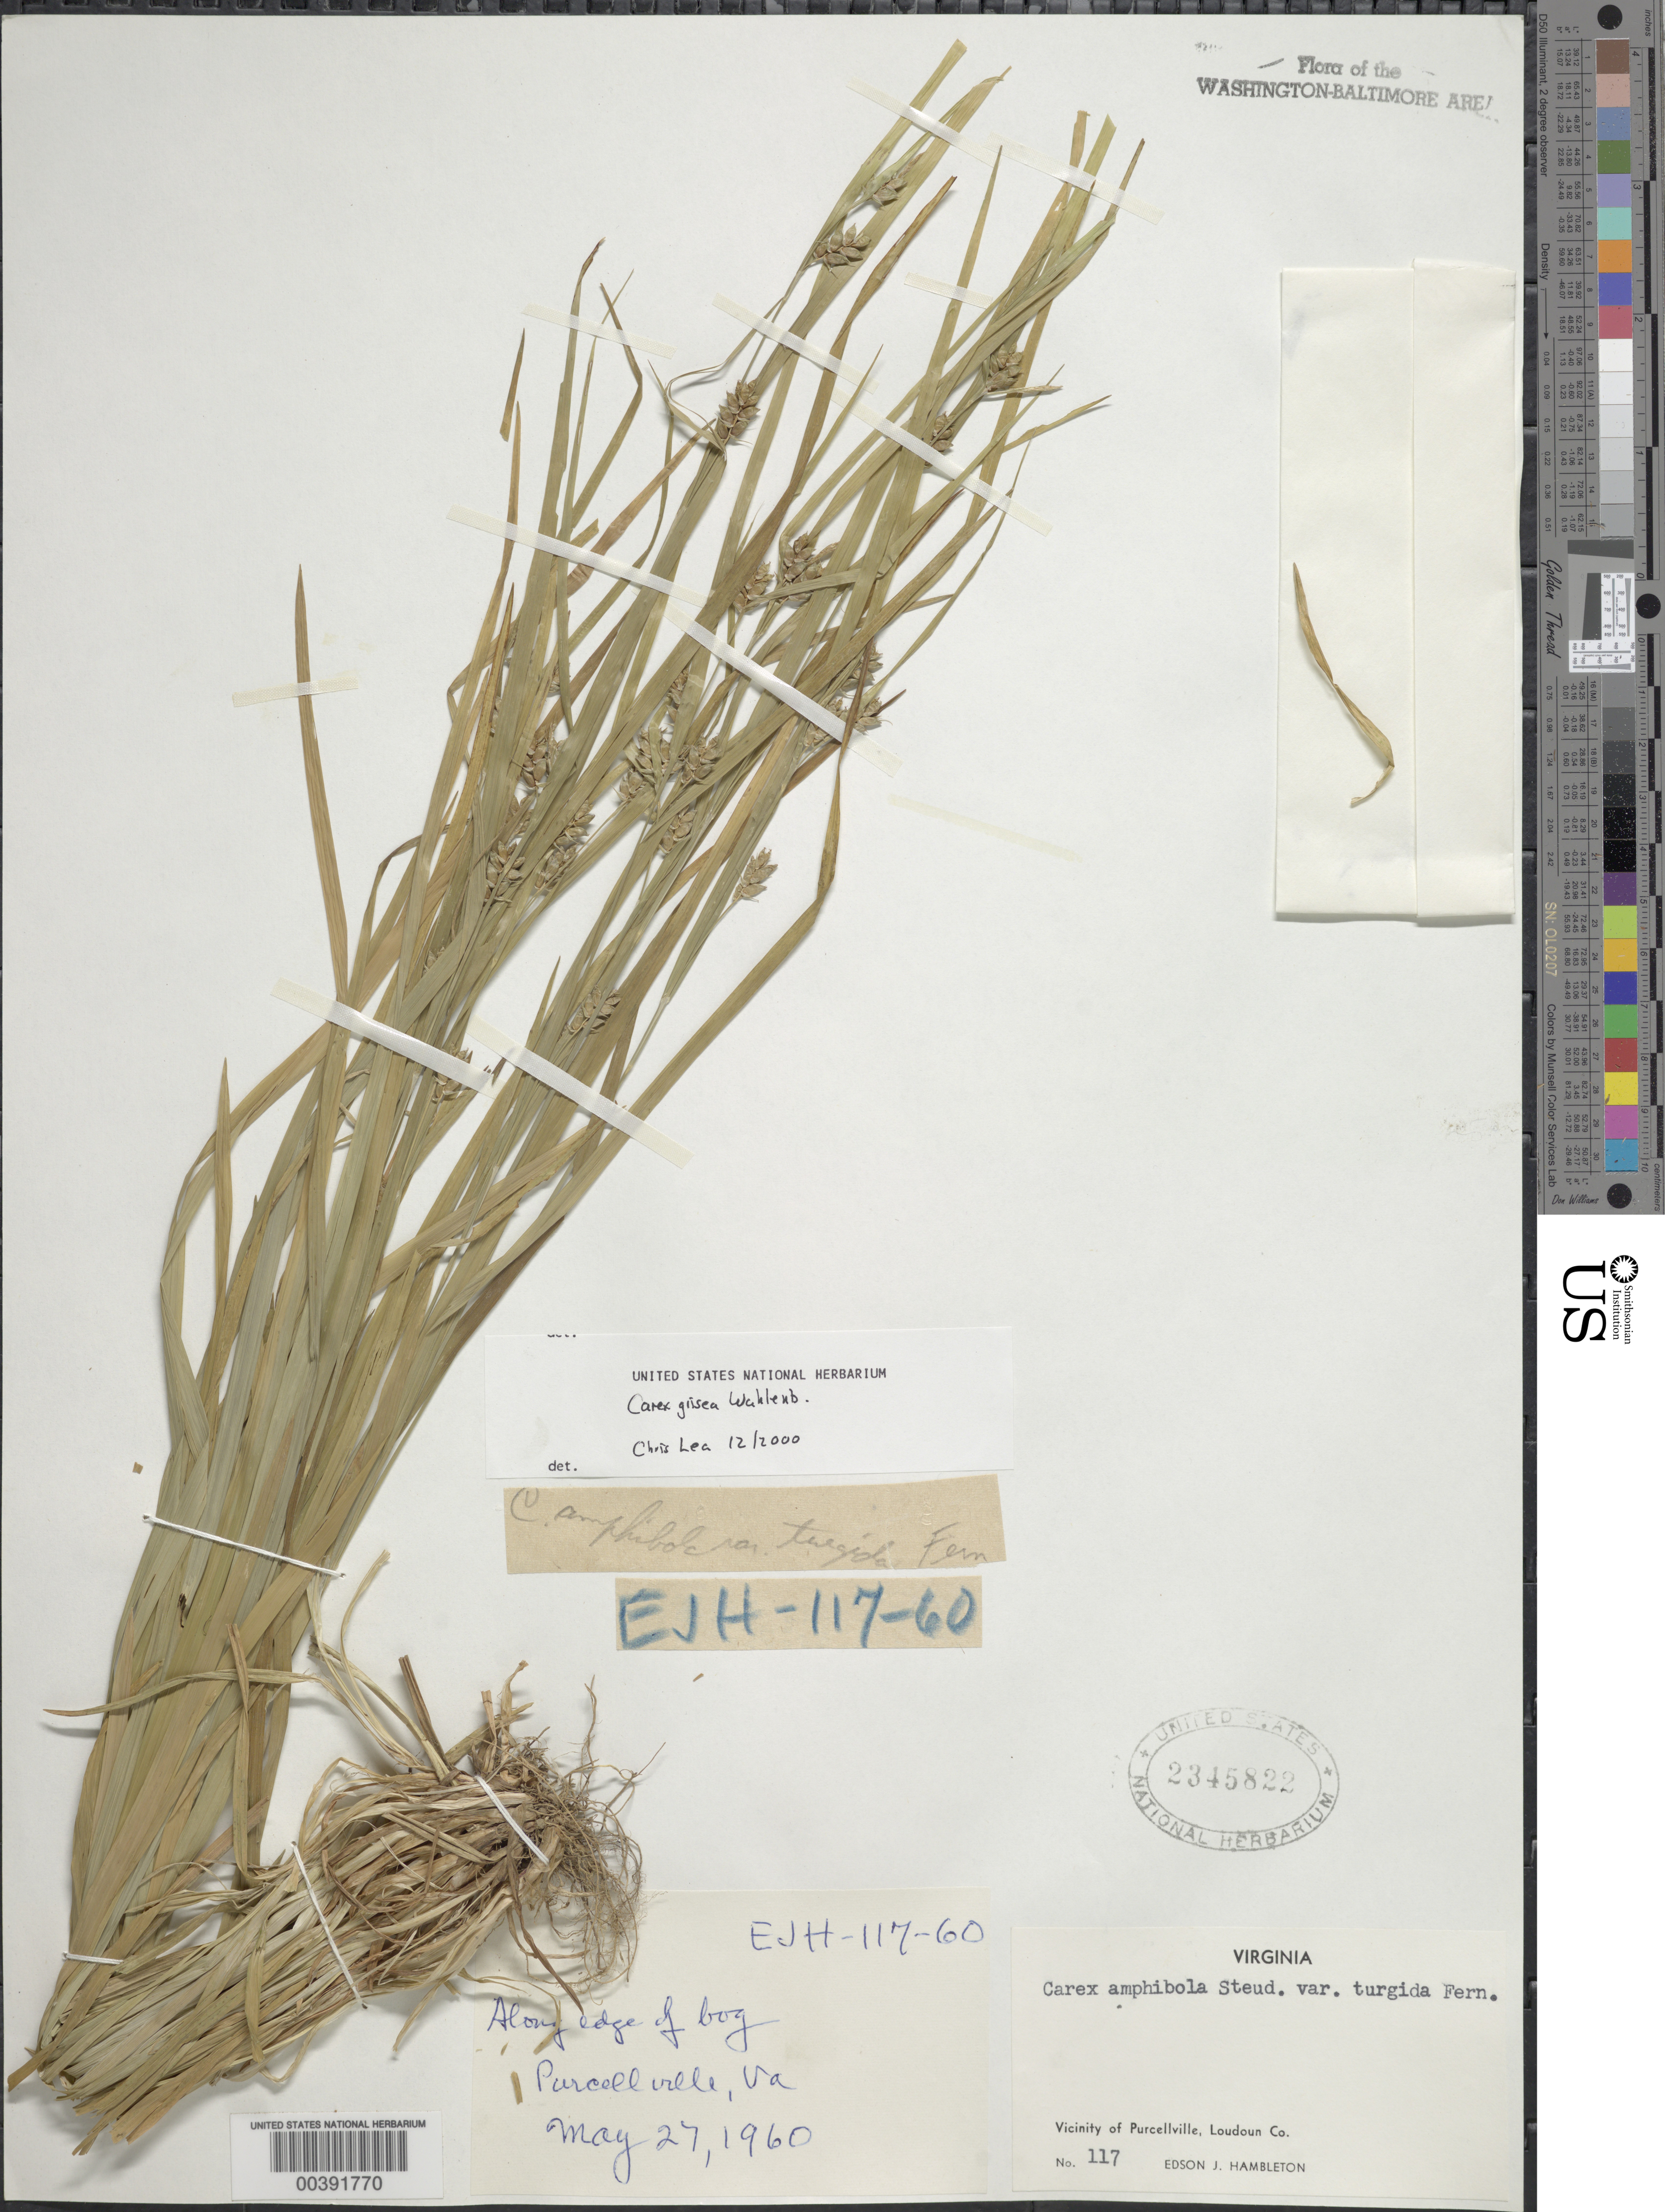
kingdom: Plantae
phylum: Tracheophyta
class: Liliopsida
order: Poales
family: Cyperaceae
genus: Carex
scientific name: Carex grisea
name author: Wahlenb.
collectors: E. Hambleton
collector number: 117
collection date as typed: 27 May 1960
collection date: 1960-05-27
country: United States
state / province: Virginia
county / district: Loudoun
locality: Purcellville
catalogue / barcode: US 2345822